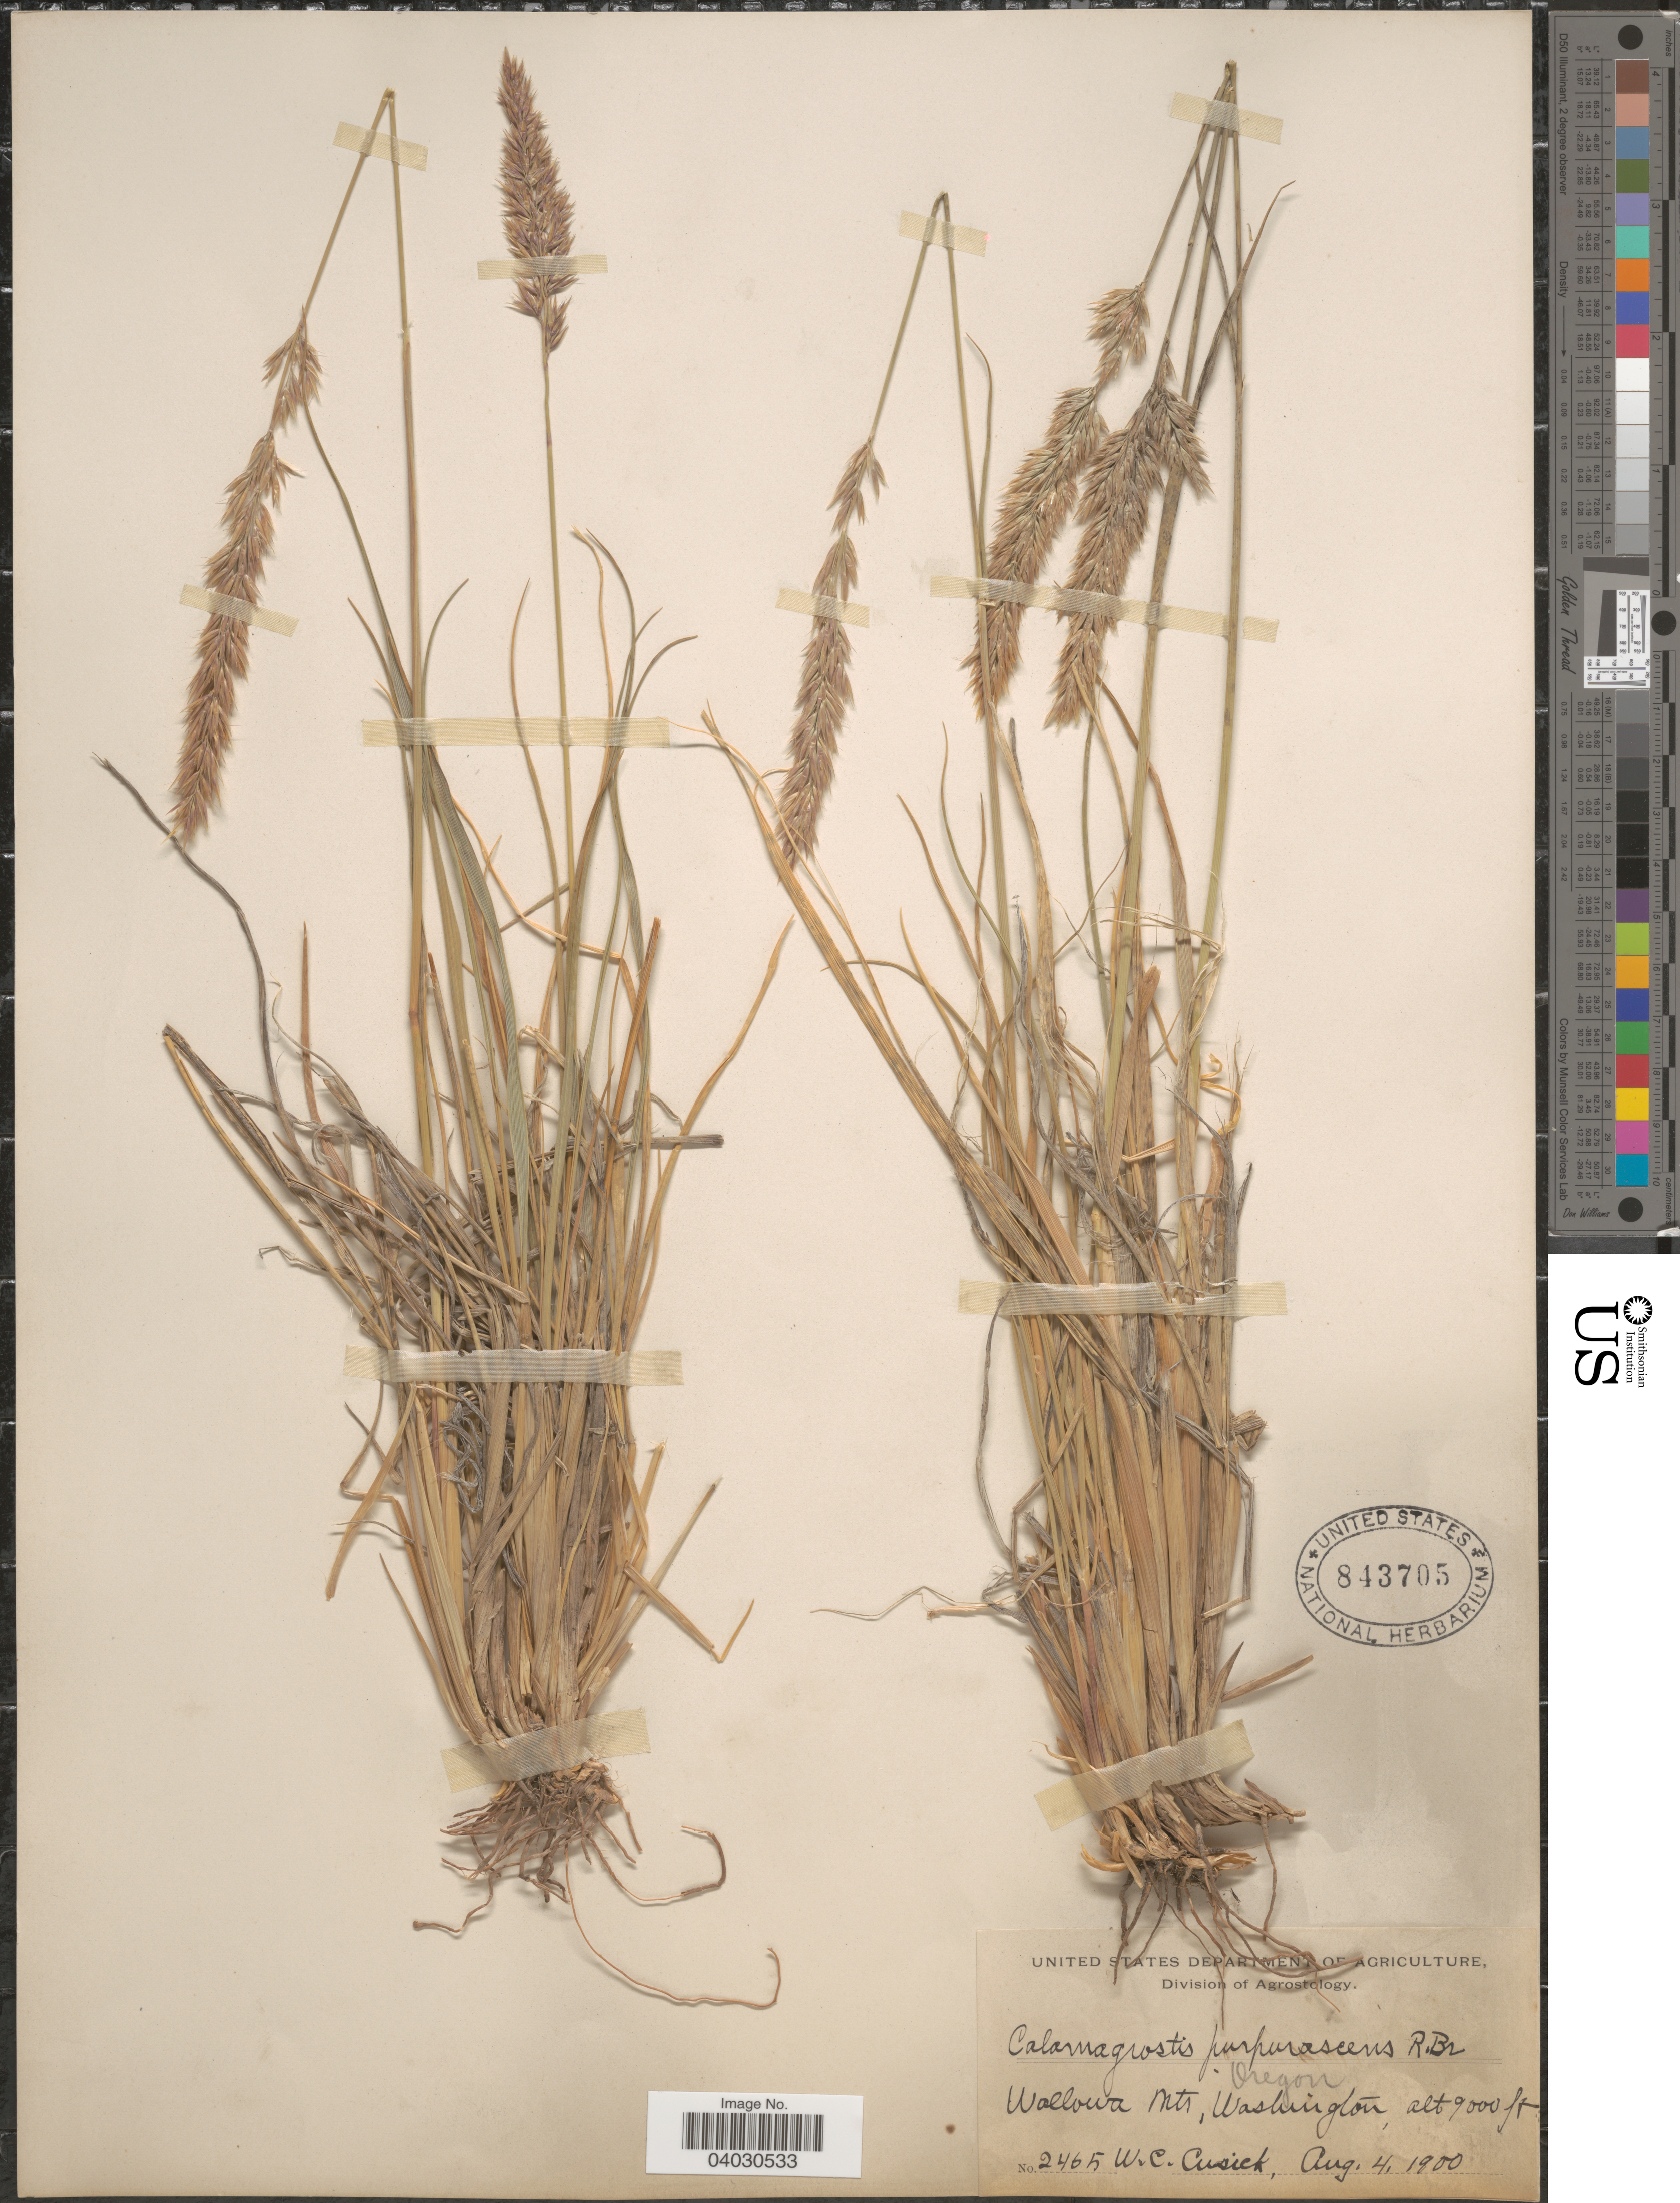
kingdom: Plantae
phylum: Tracheophyta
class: Liliopsida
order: Poales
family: Poaceae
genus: Calamagrostis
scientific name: Calamagrostis purpurascens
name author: R. Br.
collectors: W. C. Cusick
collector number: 2465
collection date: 1900-08-04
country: United States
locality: Oregon. Wallowa Mts, Washington.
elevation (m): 2743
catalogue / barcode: US 843705